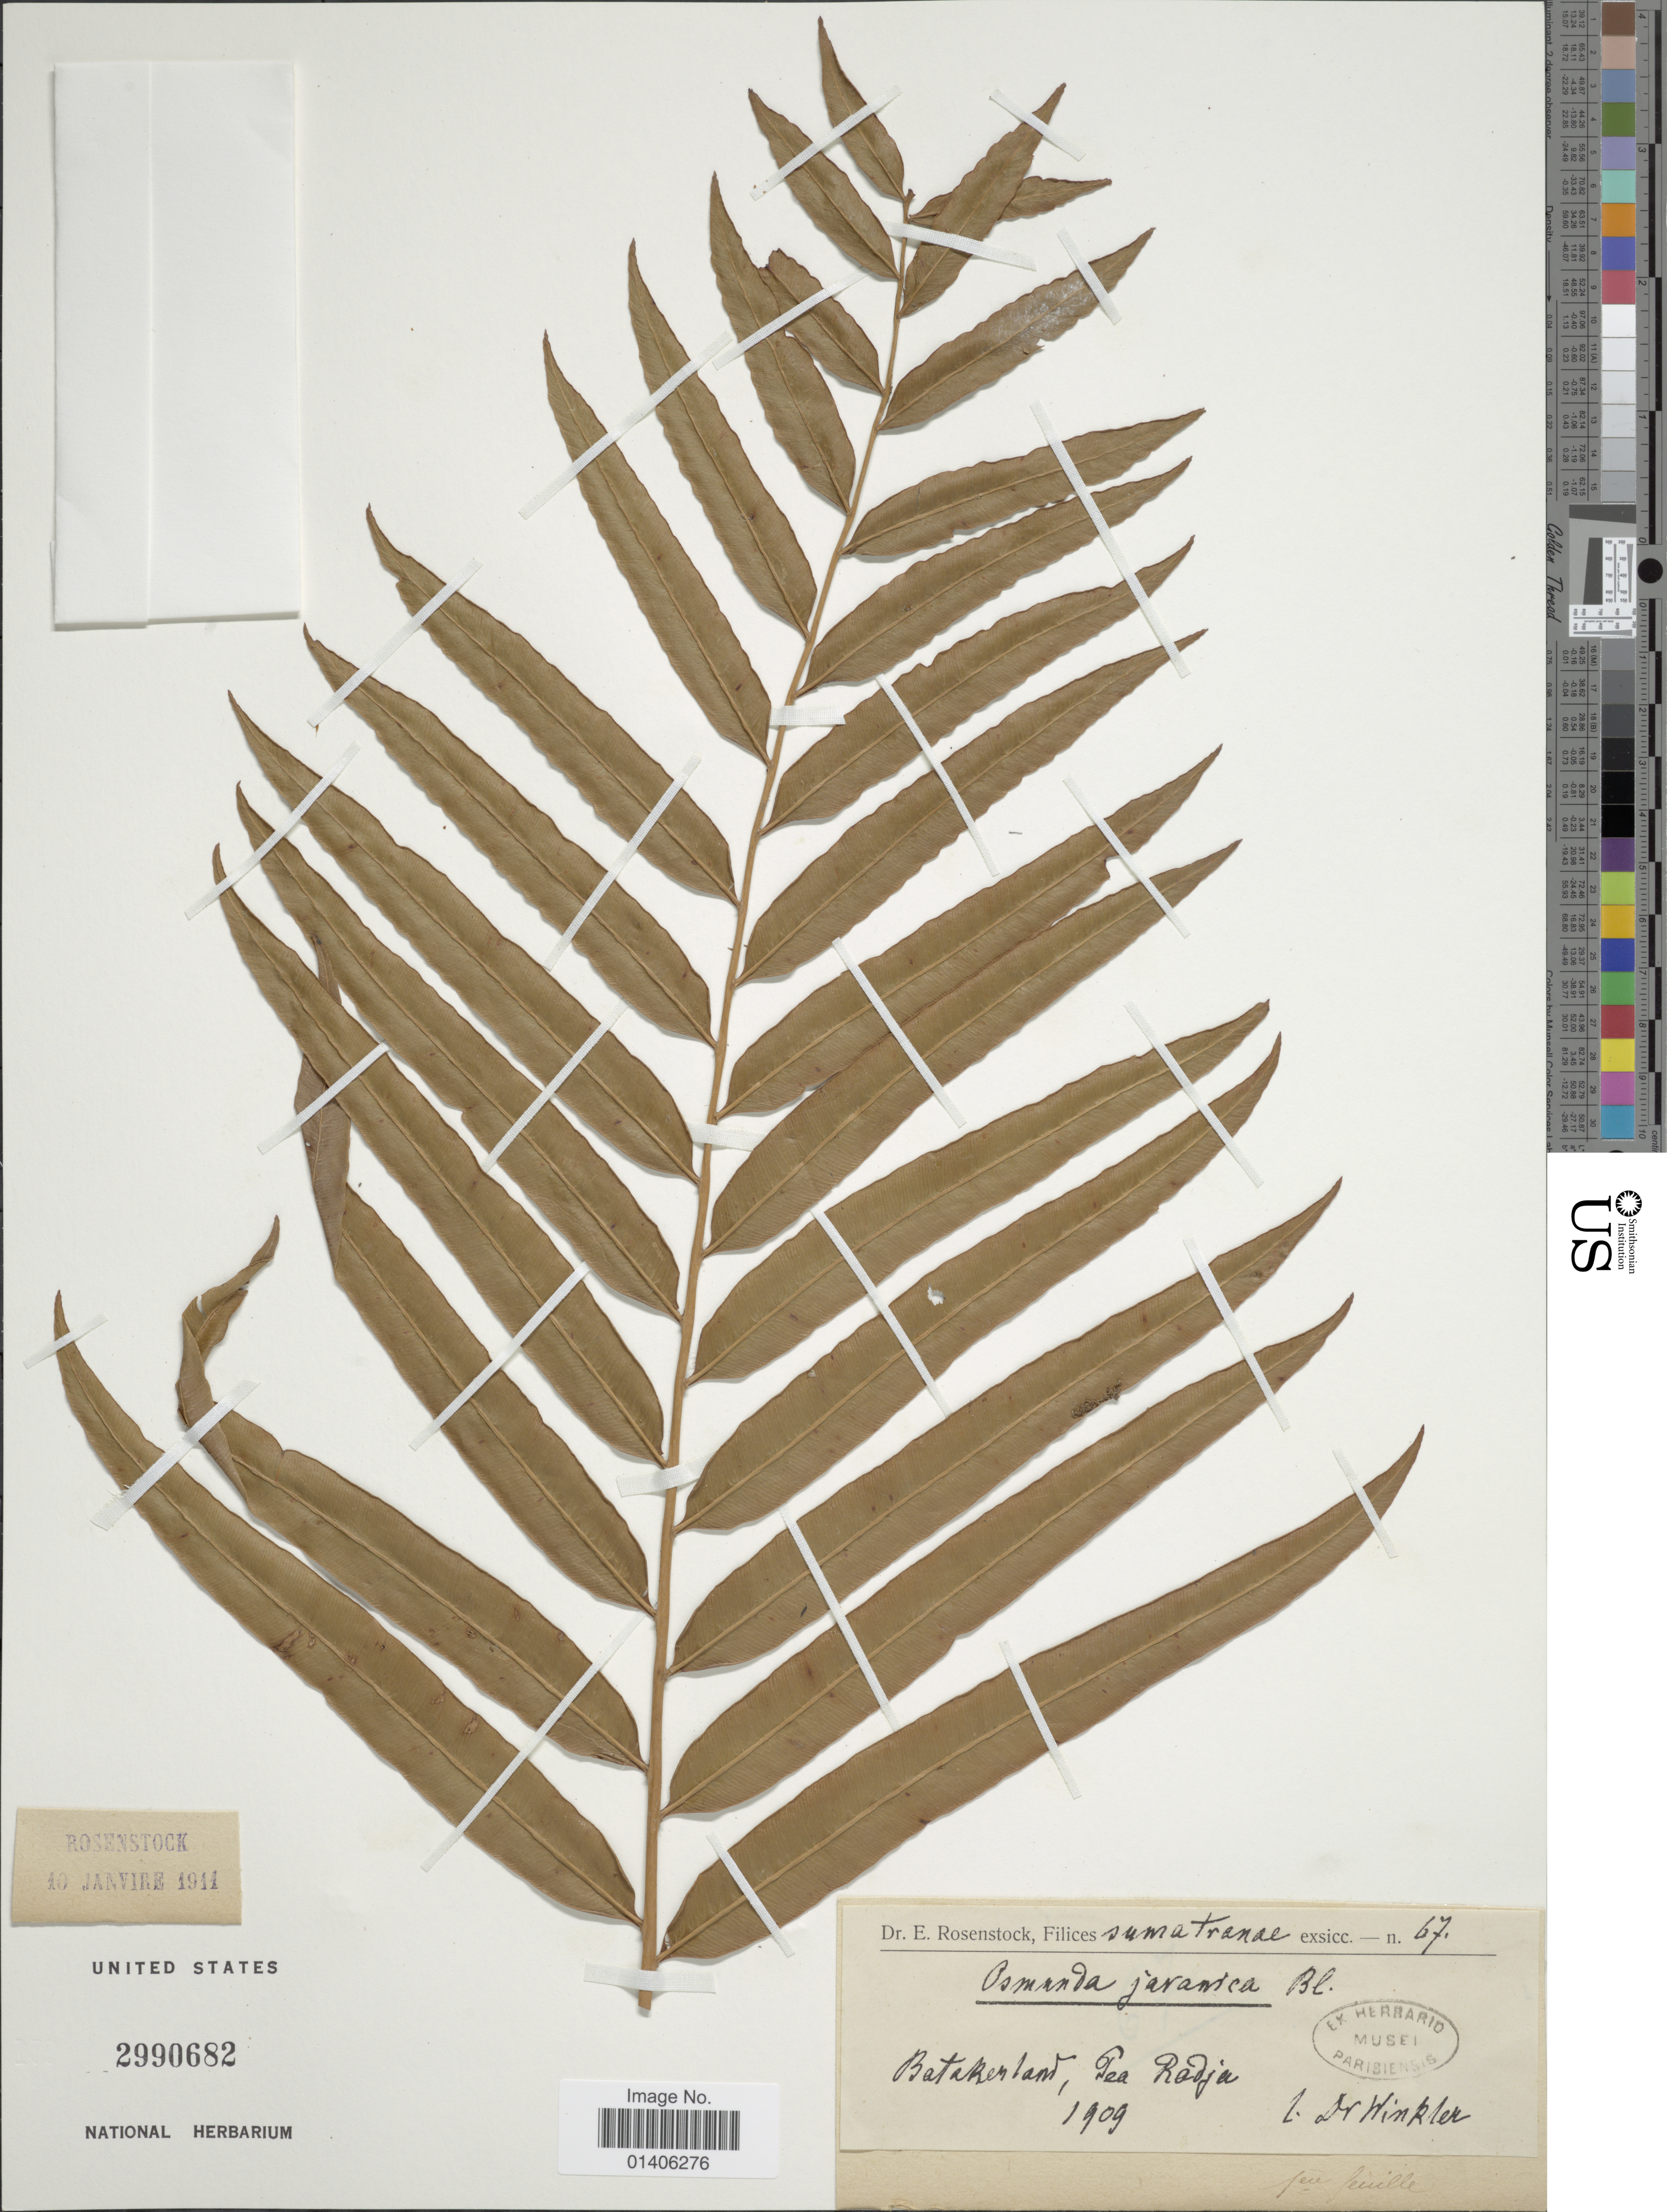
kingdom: Plantae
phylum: Tracheophyta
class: Polypodiopsida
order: Osmundales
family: Osmundaceae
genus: Osmunda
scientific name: Osmunda javanica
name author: Blume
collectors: -. Winkler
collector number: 67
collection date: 1909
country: Indonesia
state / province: Sumatra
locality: Batakenland, Pea Radja [interpreted]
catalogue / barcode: US 2990682